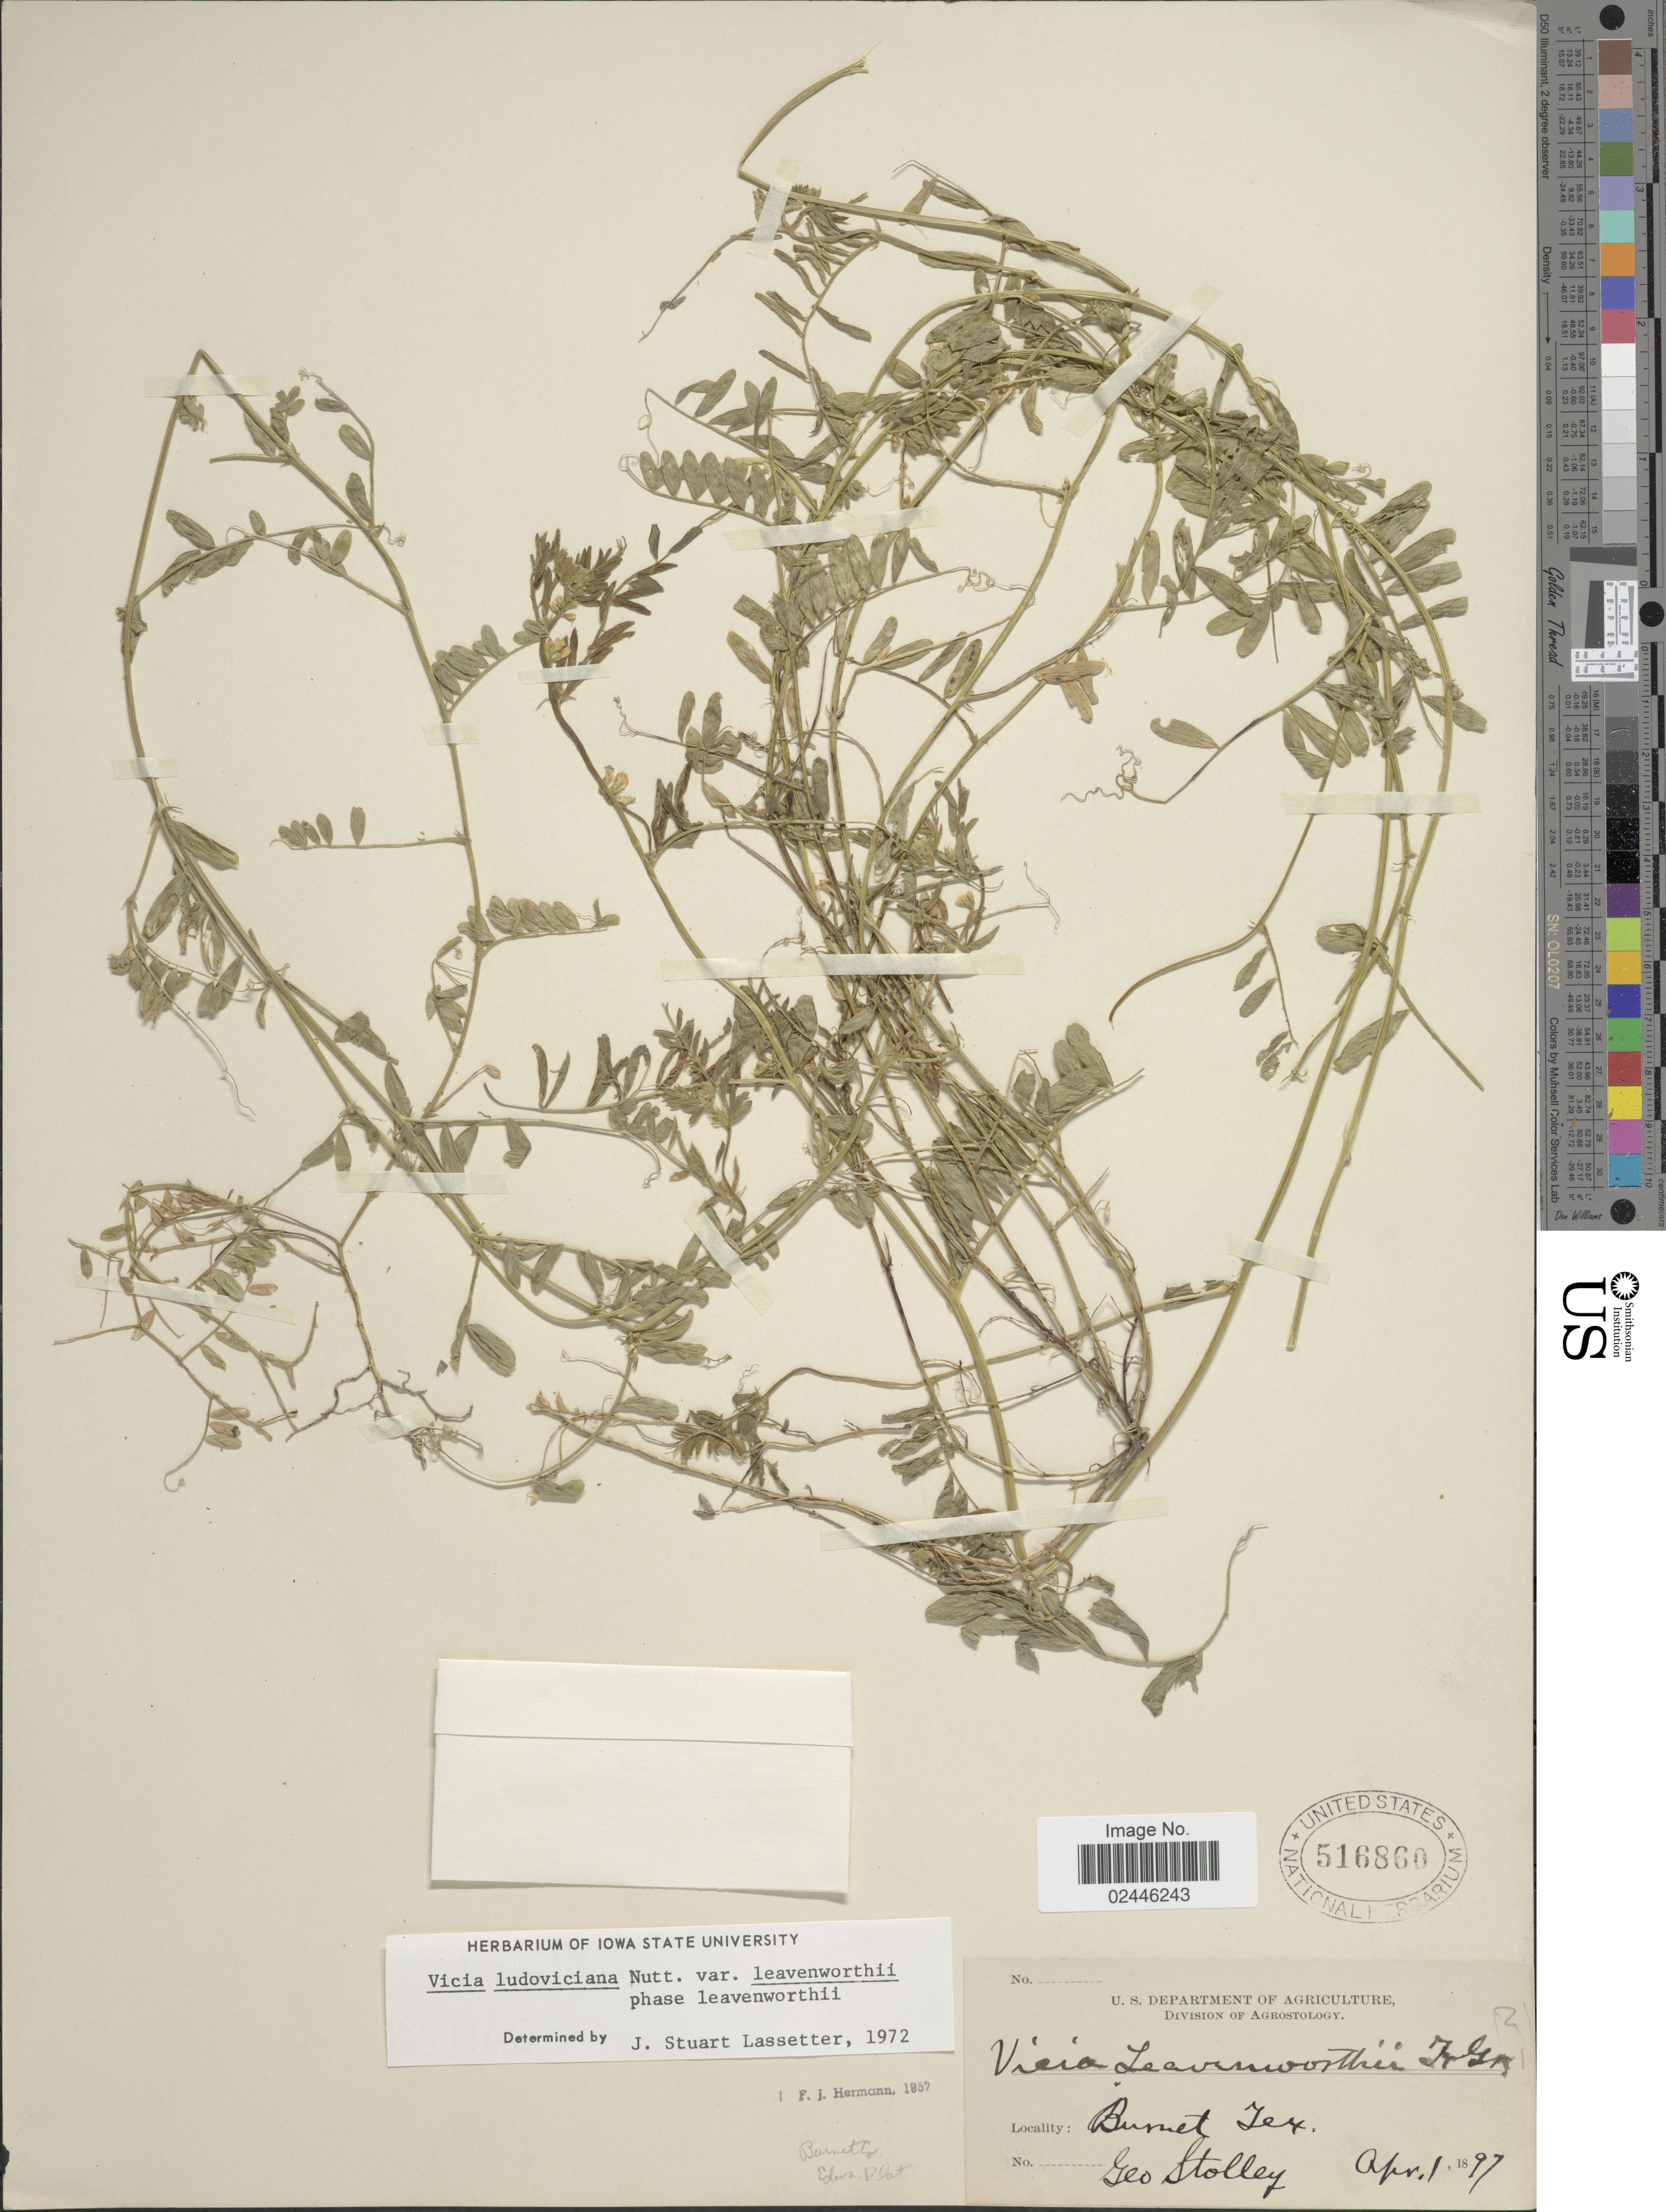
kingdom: Plantae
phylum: Tracheophyta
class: Magnoliopsida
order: Fabales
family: Fabaceae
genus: Vicia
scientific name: Vicia ludoviciana var. leavenworthii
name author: (Torr. & A. Gray) Broich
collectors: G. Stolley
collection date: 1897-04-01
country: United States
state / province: Texas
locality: Burnet.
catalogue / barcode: US 516860